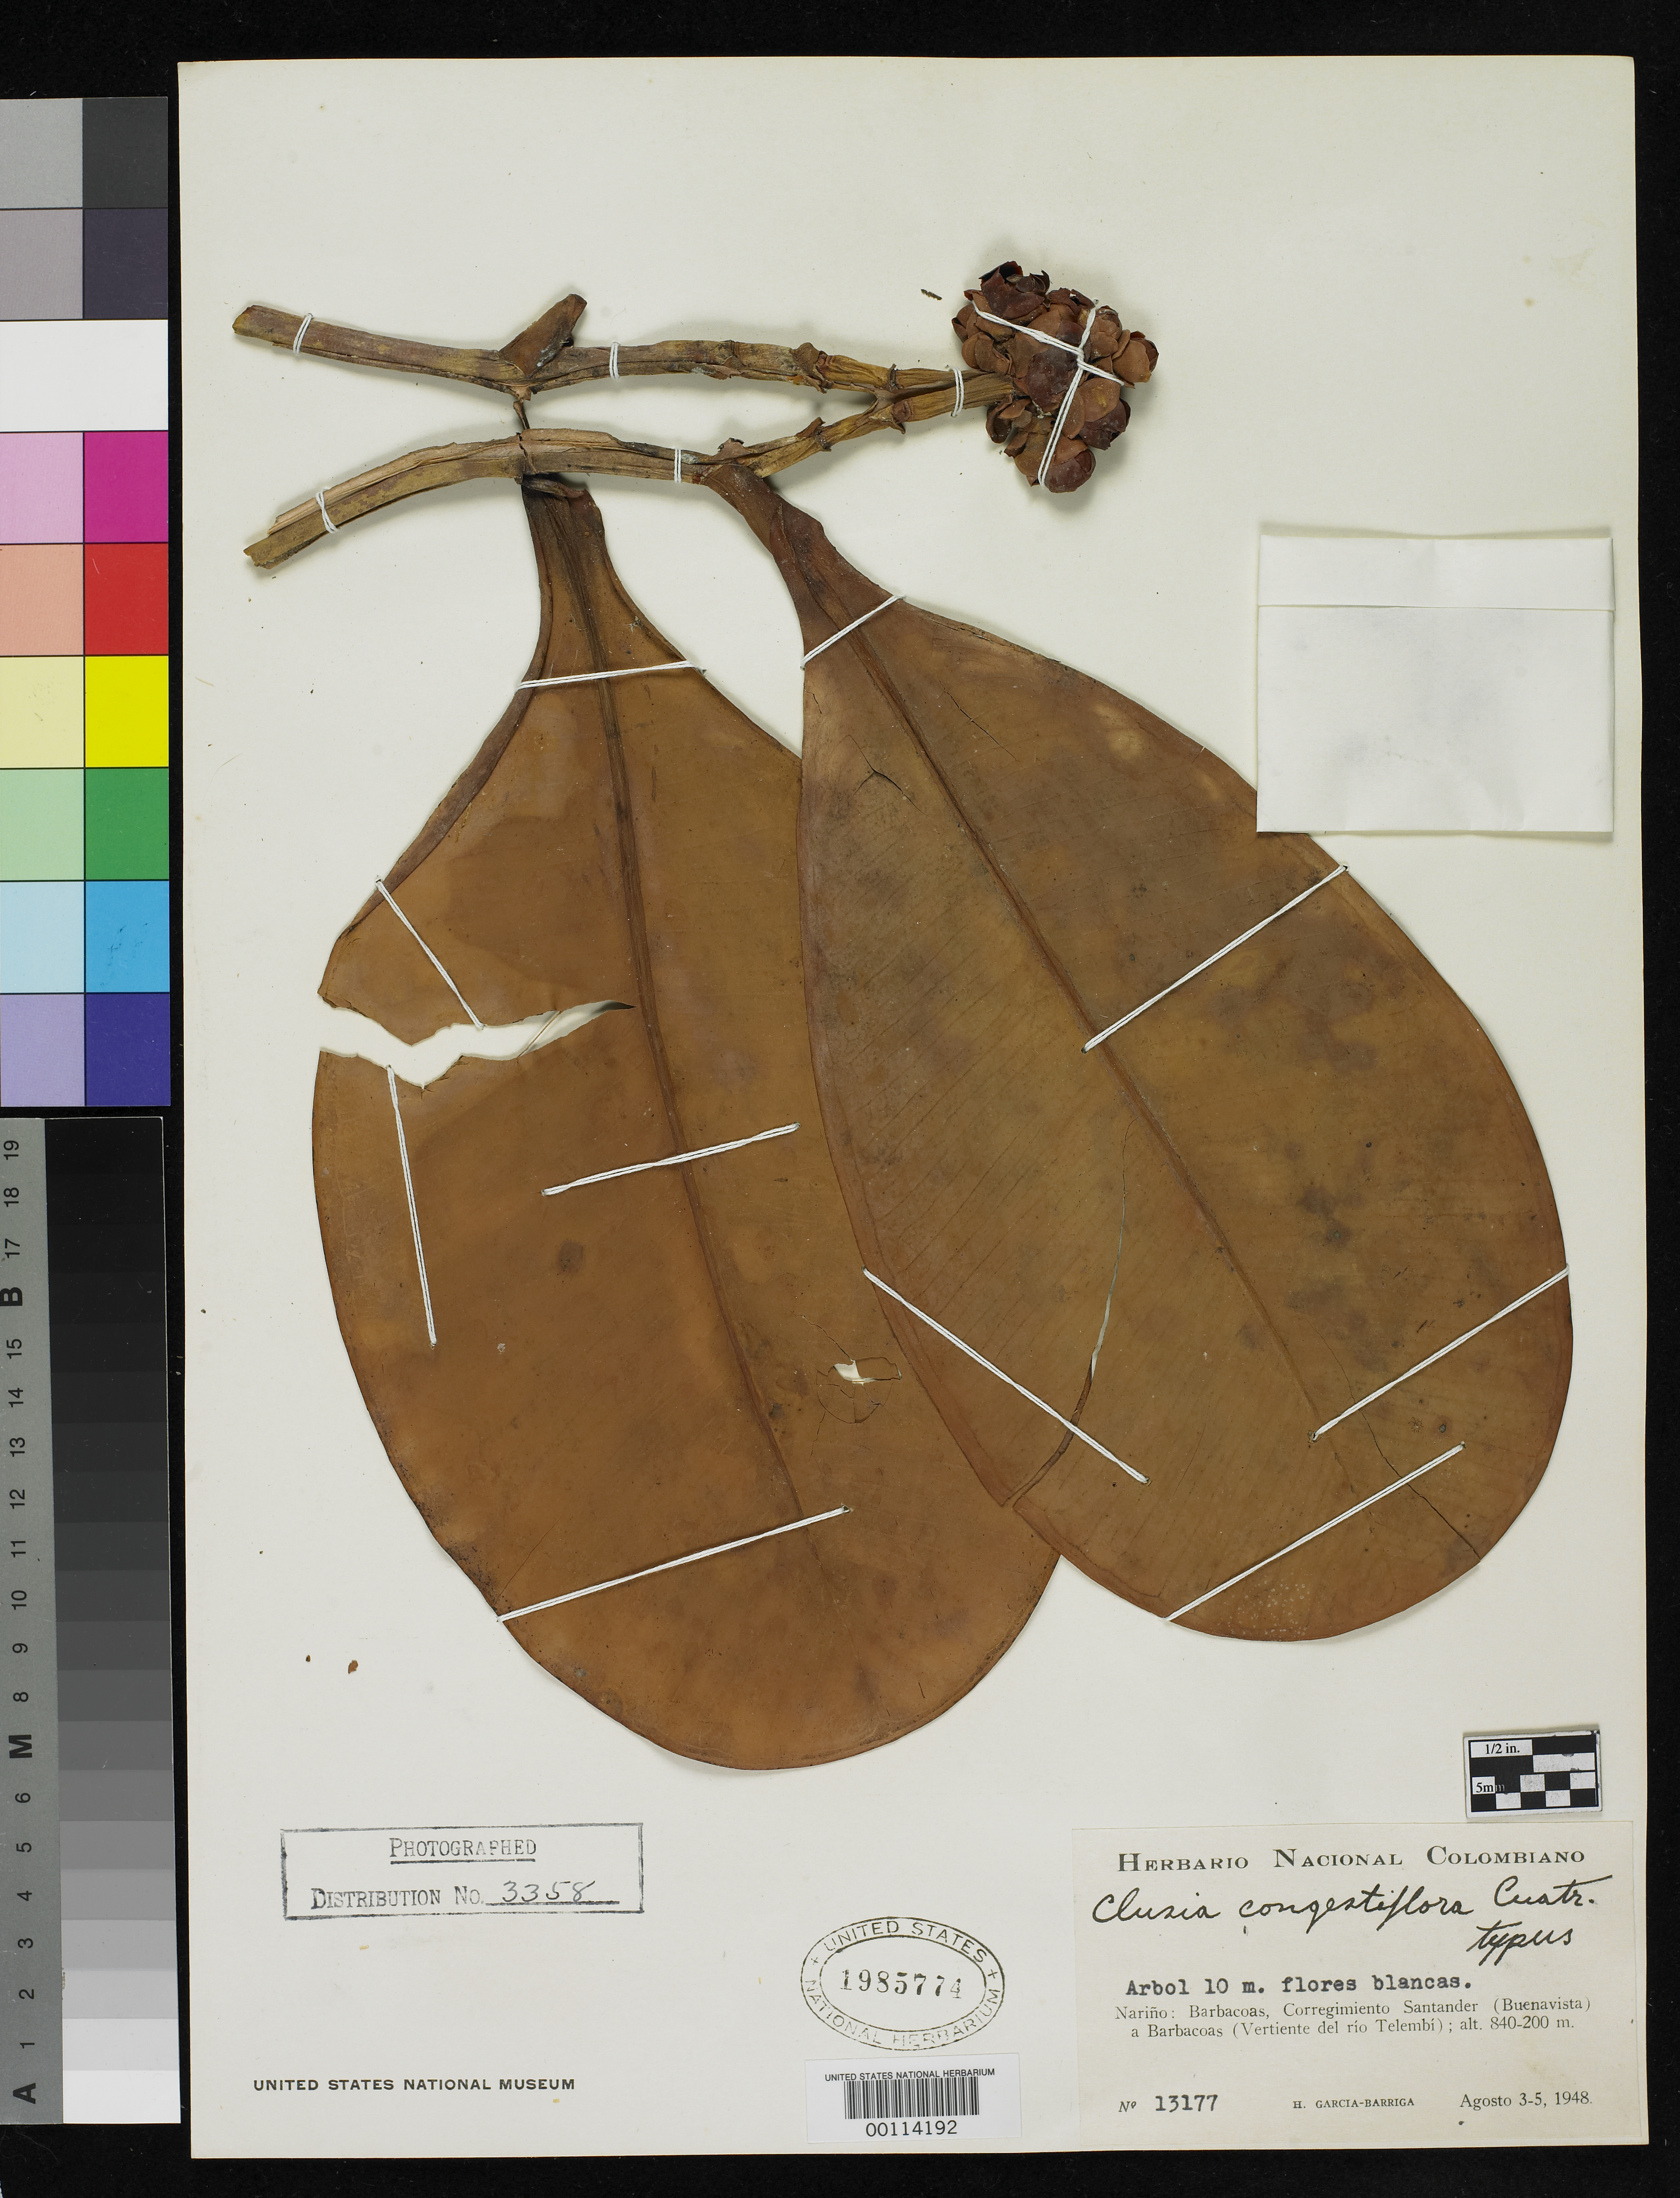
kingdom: Plantae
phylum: Tracheophyta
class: Magnoliopsida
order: Malpighiales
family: Clusiaceae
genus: Clusia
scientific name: Clusia congestiflora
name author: Cuatrec.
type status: Holotype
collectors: H. García Barriga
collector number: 13177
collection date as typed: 03 Aug 1948 to 05 Aug 1948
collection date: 1948-08-03/1948-08-05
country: Colombia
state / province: Nariño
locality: Barbacoas, Vertiente de Rio Telembi.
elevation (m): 200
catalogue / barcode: US 1985774